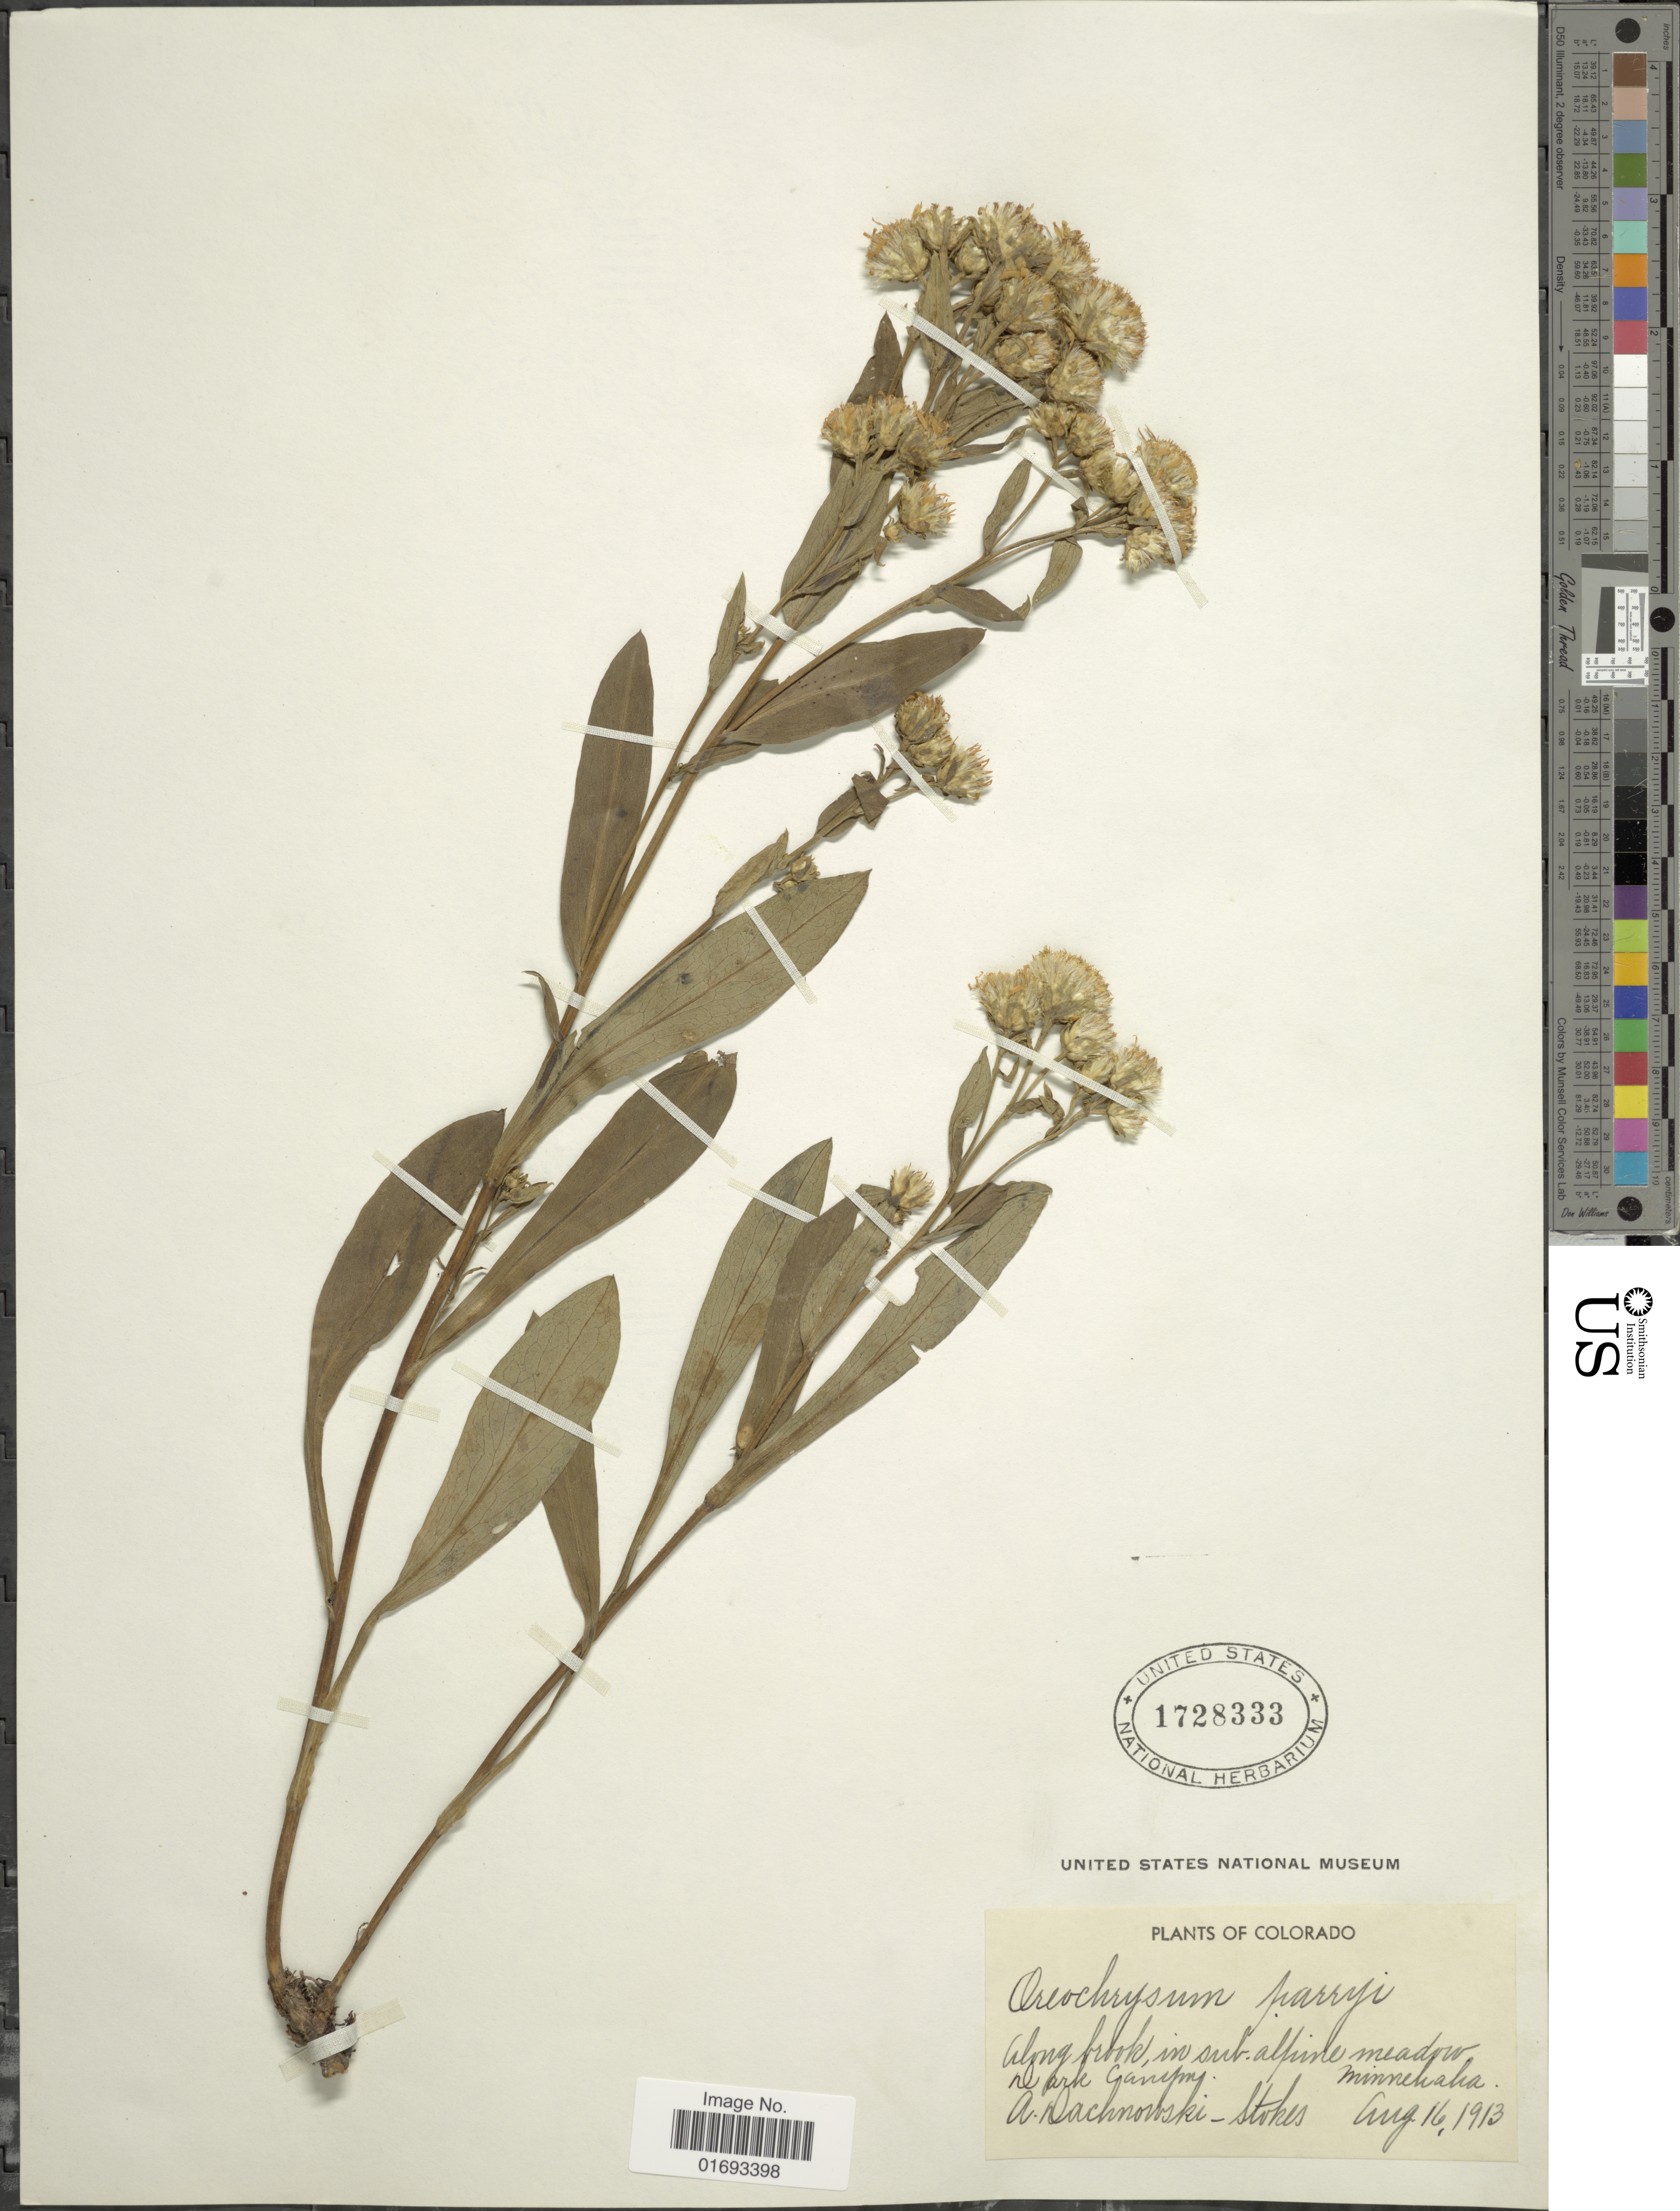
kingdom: Plantae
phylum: Tracheophyta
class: Magnoliopsida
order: Asterales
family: Asteraceae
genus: Oreochrysum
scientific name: Oreochrysum parryi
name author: (A. Gray) Rydb.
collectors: A. P. Dachnowski-Stokes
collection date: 1913-08-16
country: United States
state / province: Colorado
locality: Along brook, Subalpine meadow; Castle Canyon near Minnehaha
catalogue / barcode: US 1728333